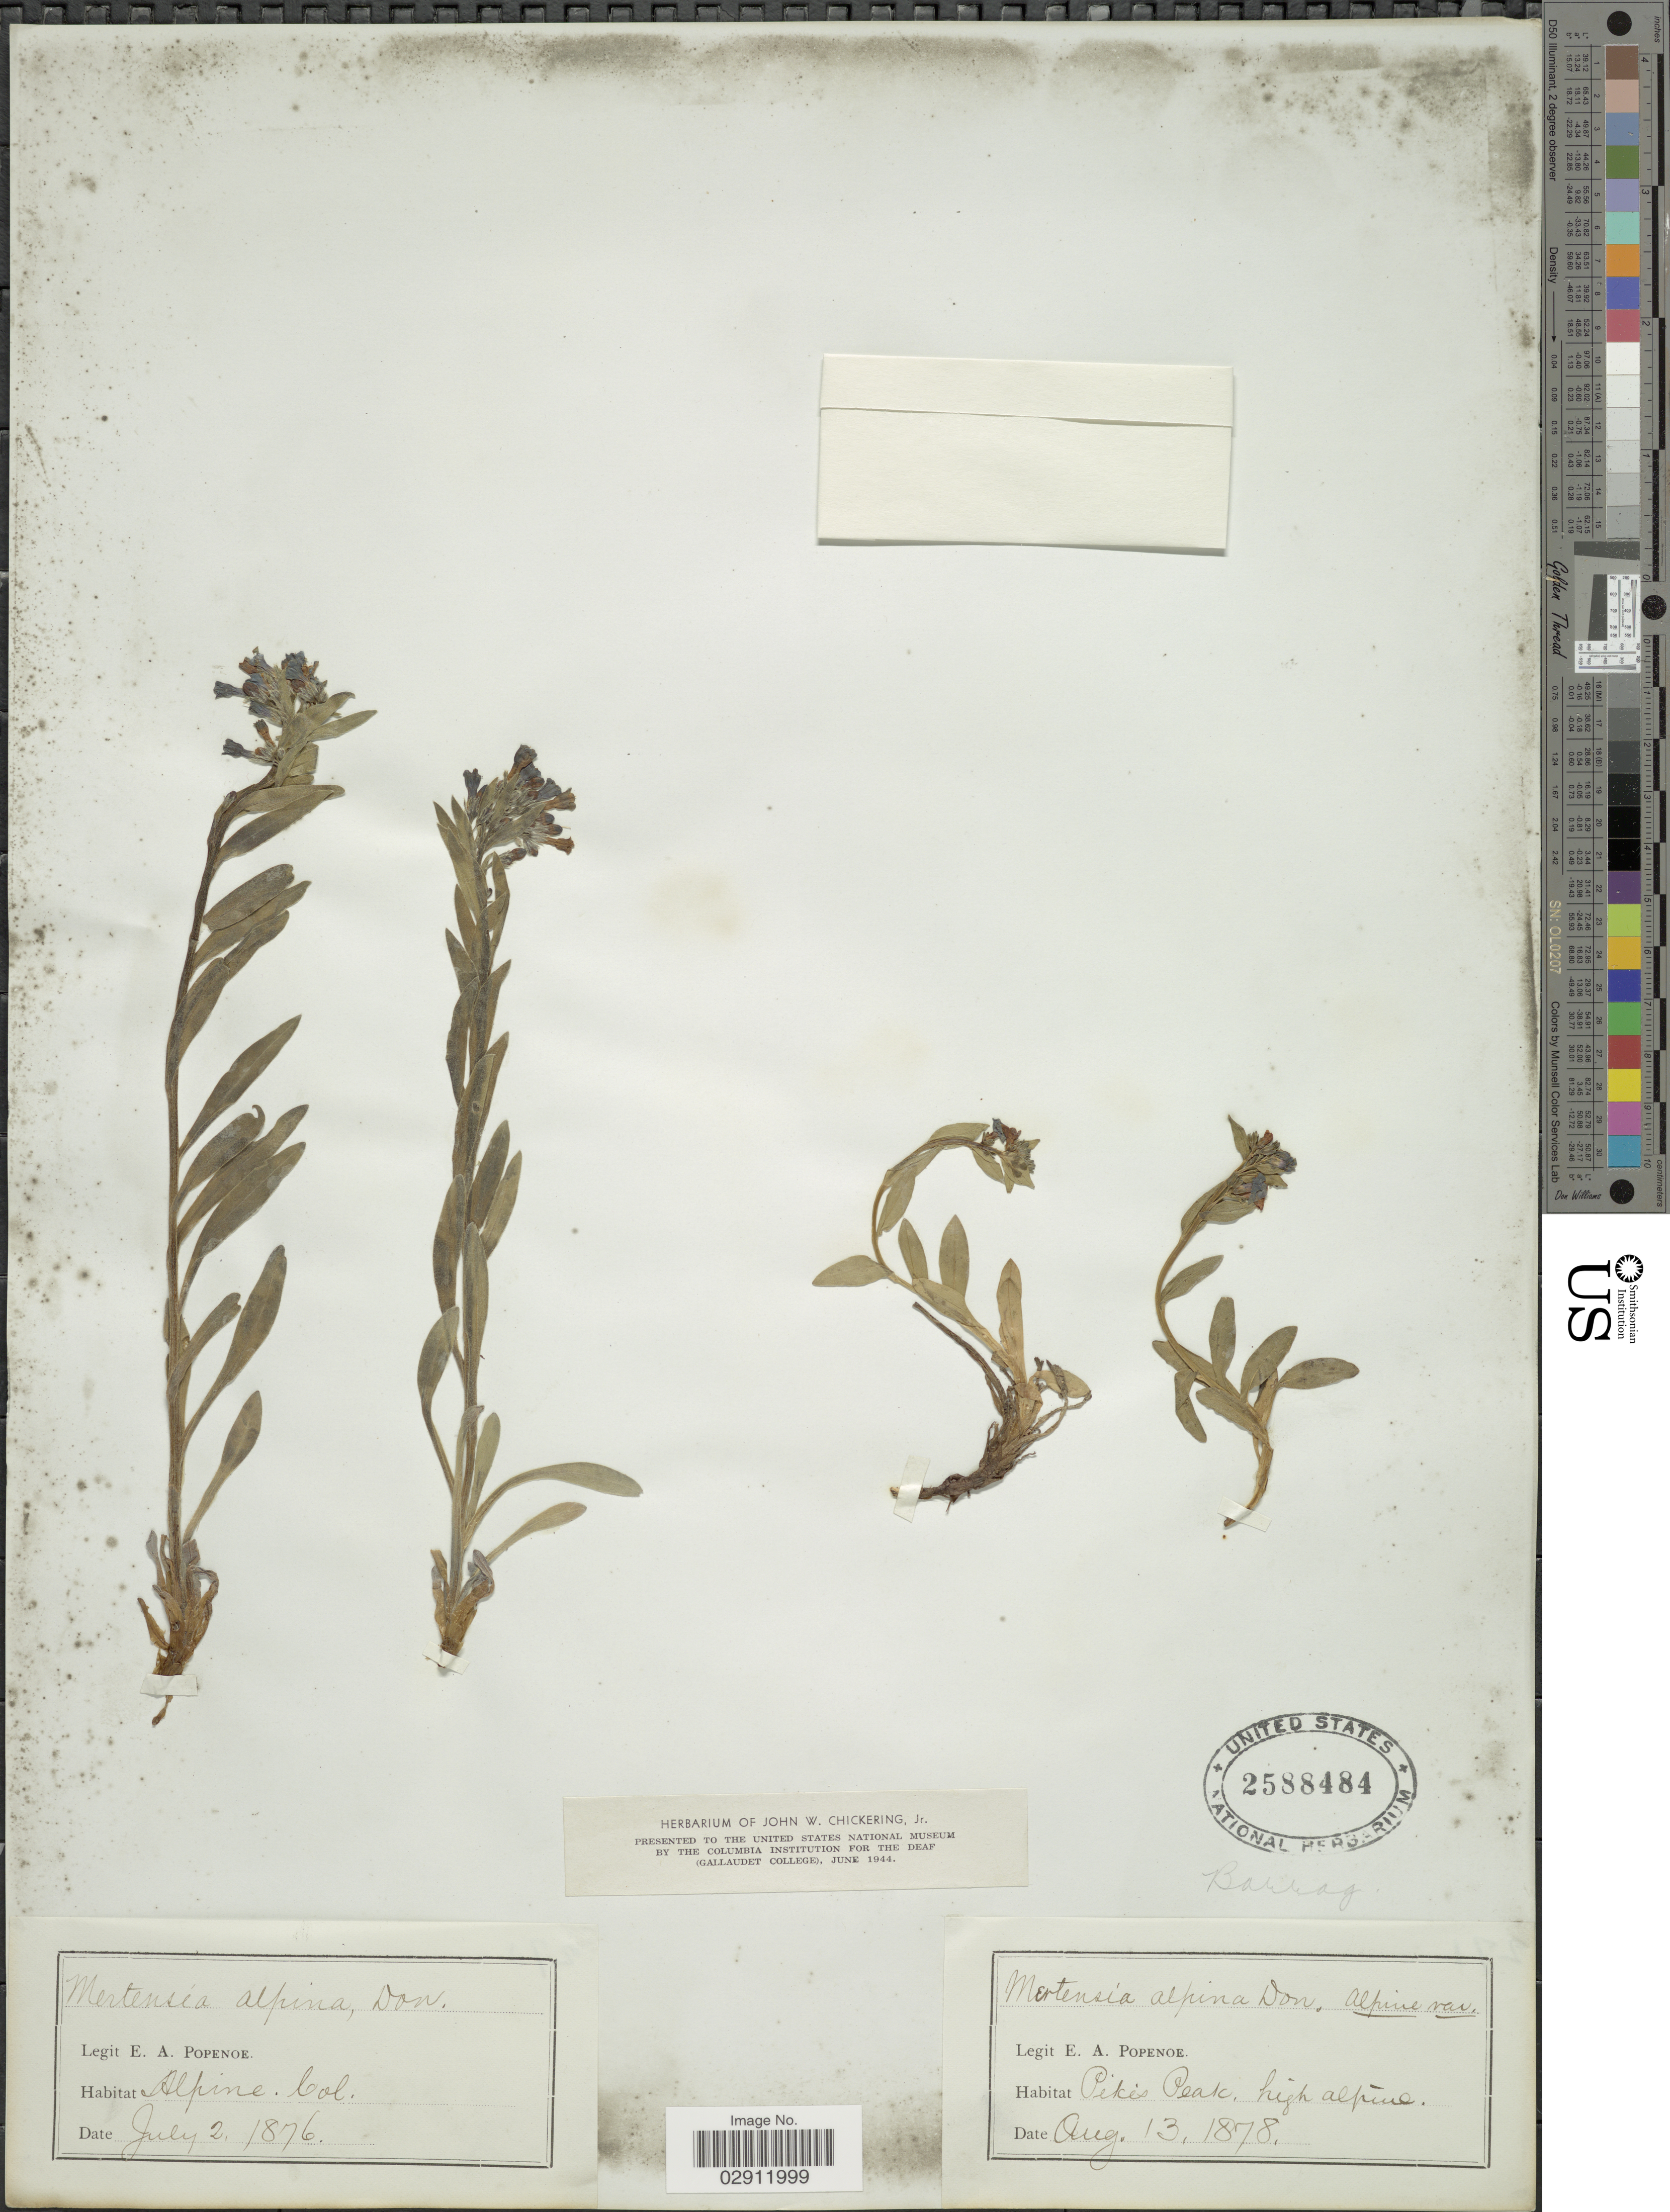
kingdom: Plantae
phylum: Tracheophyta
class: Magnoliopsida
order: Boraginales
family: Boraginaceae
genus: Mertensia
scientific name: Mertensia alpina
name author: (Torr.) G. Don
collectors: E. A. Popenoe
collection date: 1878-08-13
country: United States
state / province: Colorado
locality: Pikes Peak, high alpine.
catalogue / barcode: US 2588484-2